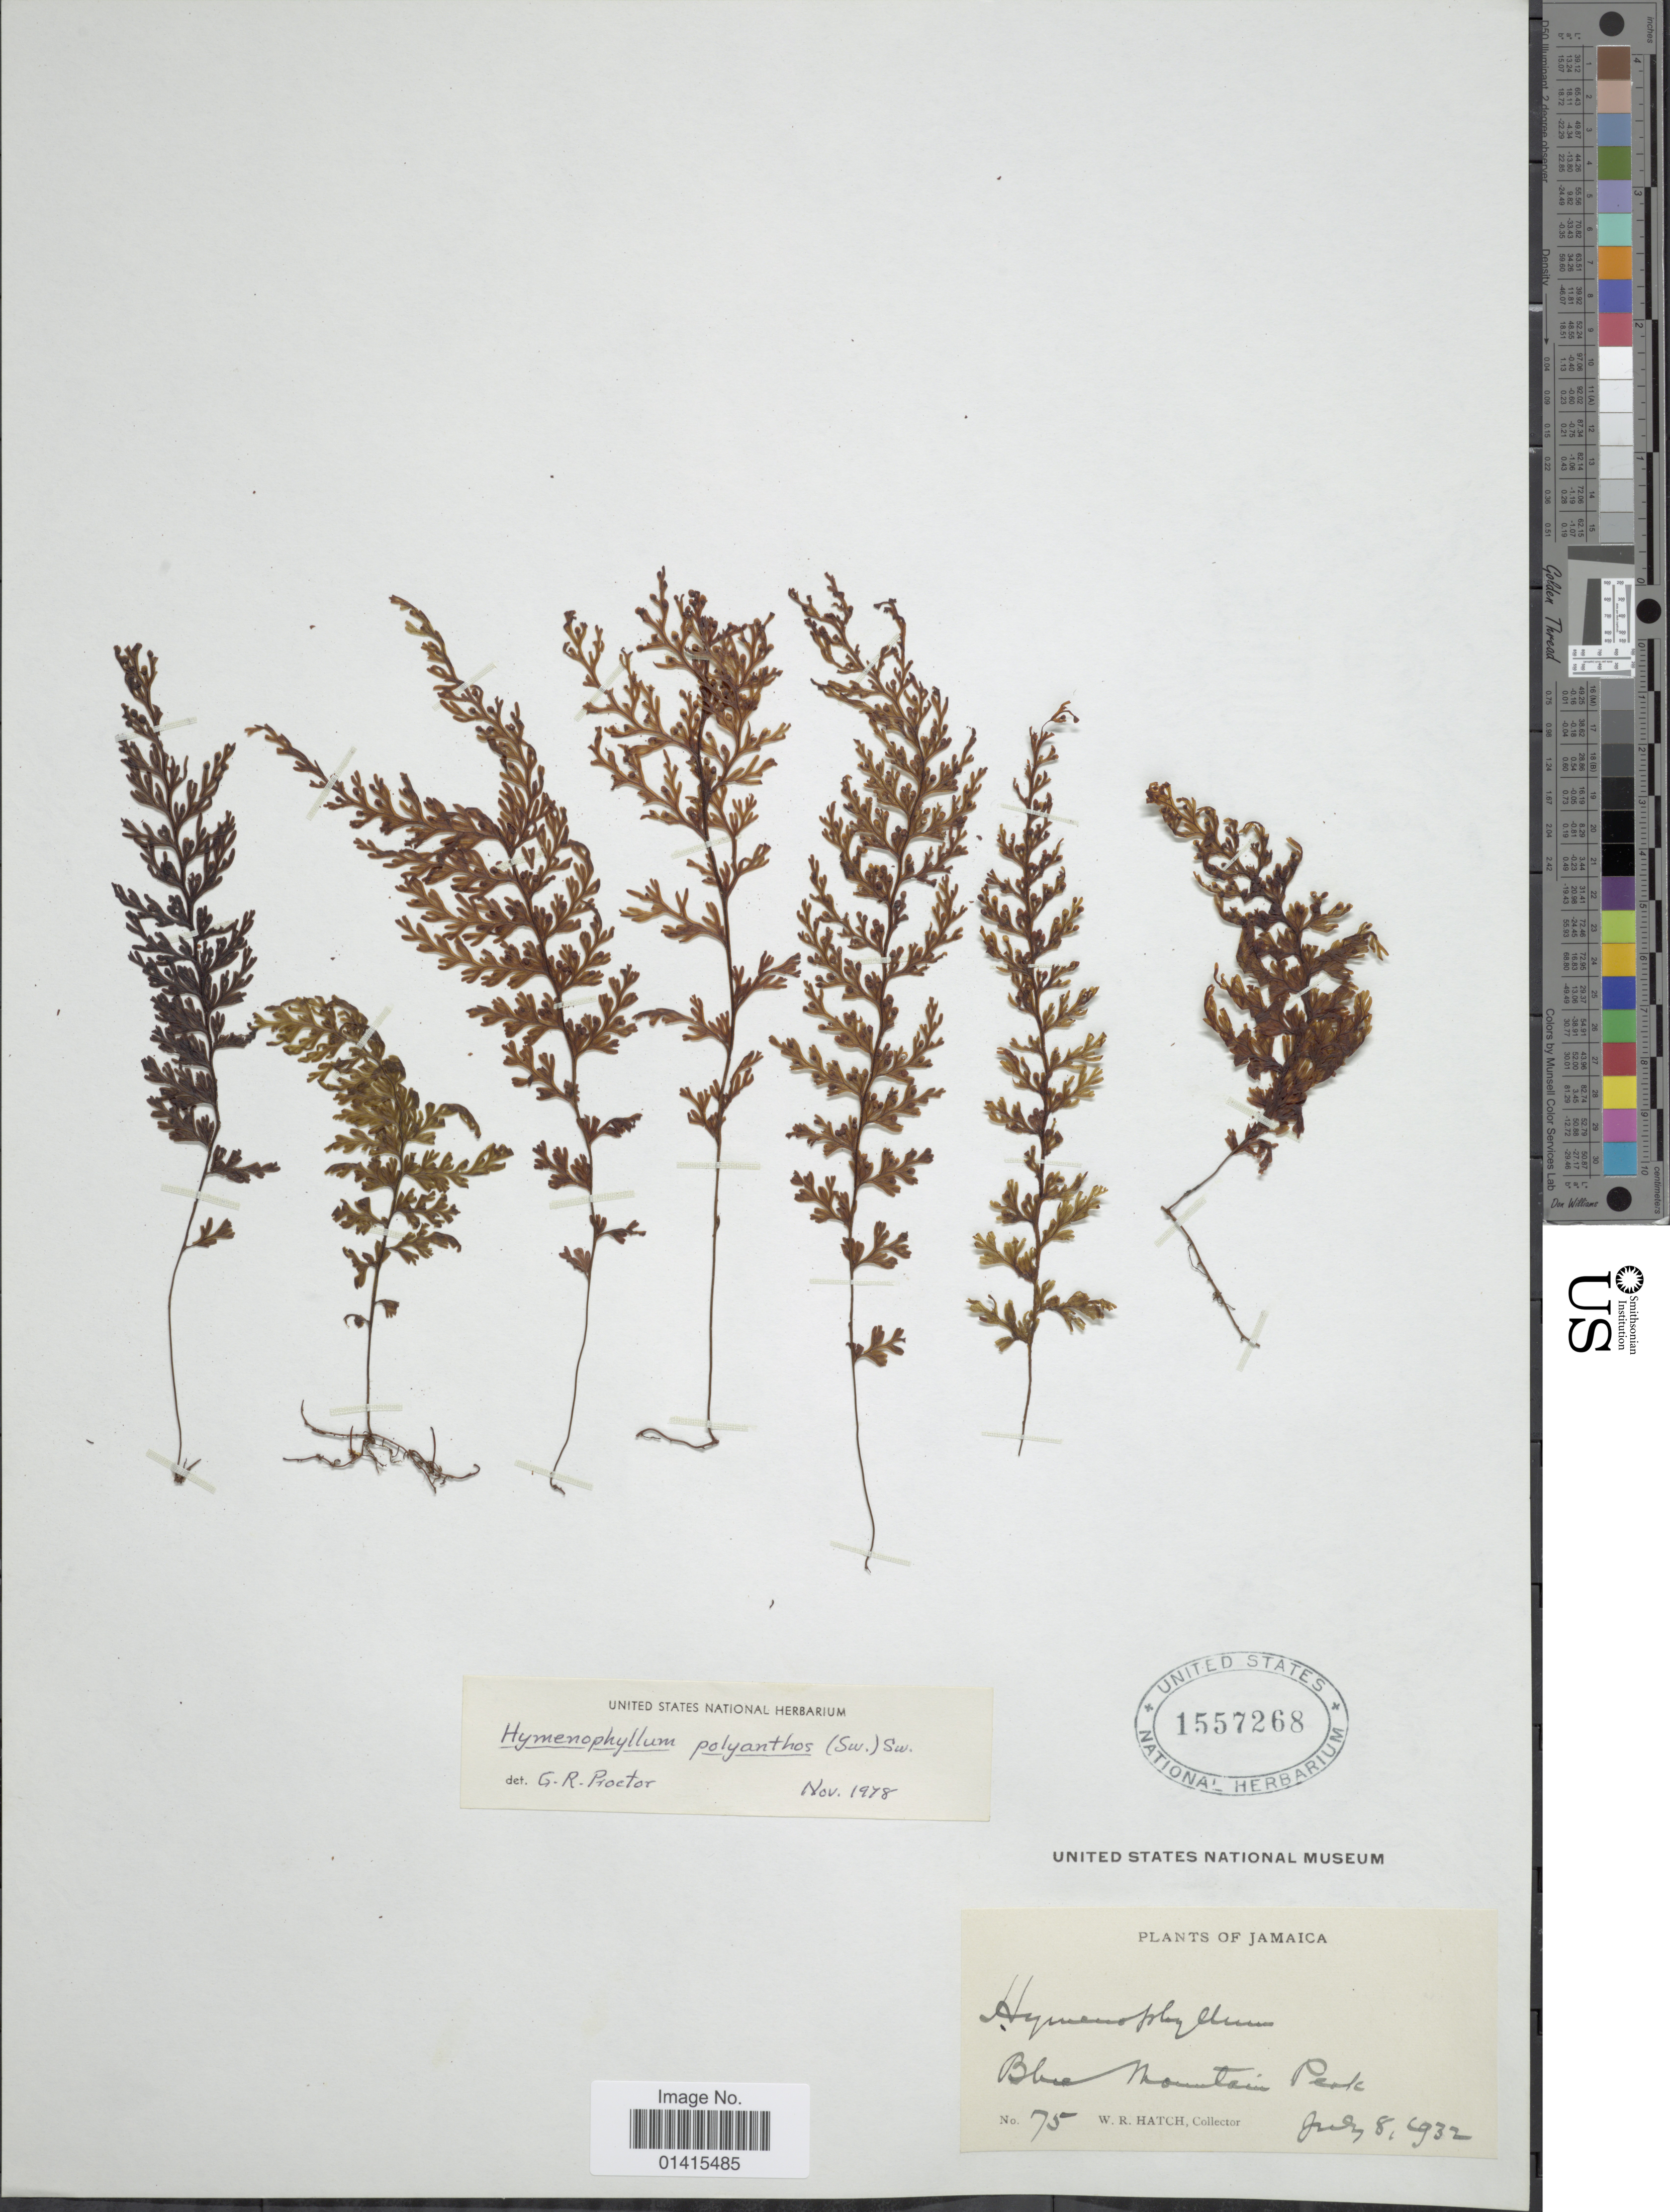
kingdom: Plantae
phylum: Tracheophyta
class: Polypodiopsida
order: Hymenophyllales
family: Hymenophyllaceae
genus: Hymenophyllum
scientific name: Hymenophyllum polyanthos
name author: (Sw.) Sw.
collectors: W. Hatch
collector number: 75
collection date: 1932-07-08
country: Jamaica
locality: Jamaica, Blue Mountain peak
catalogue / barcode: US 1557268